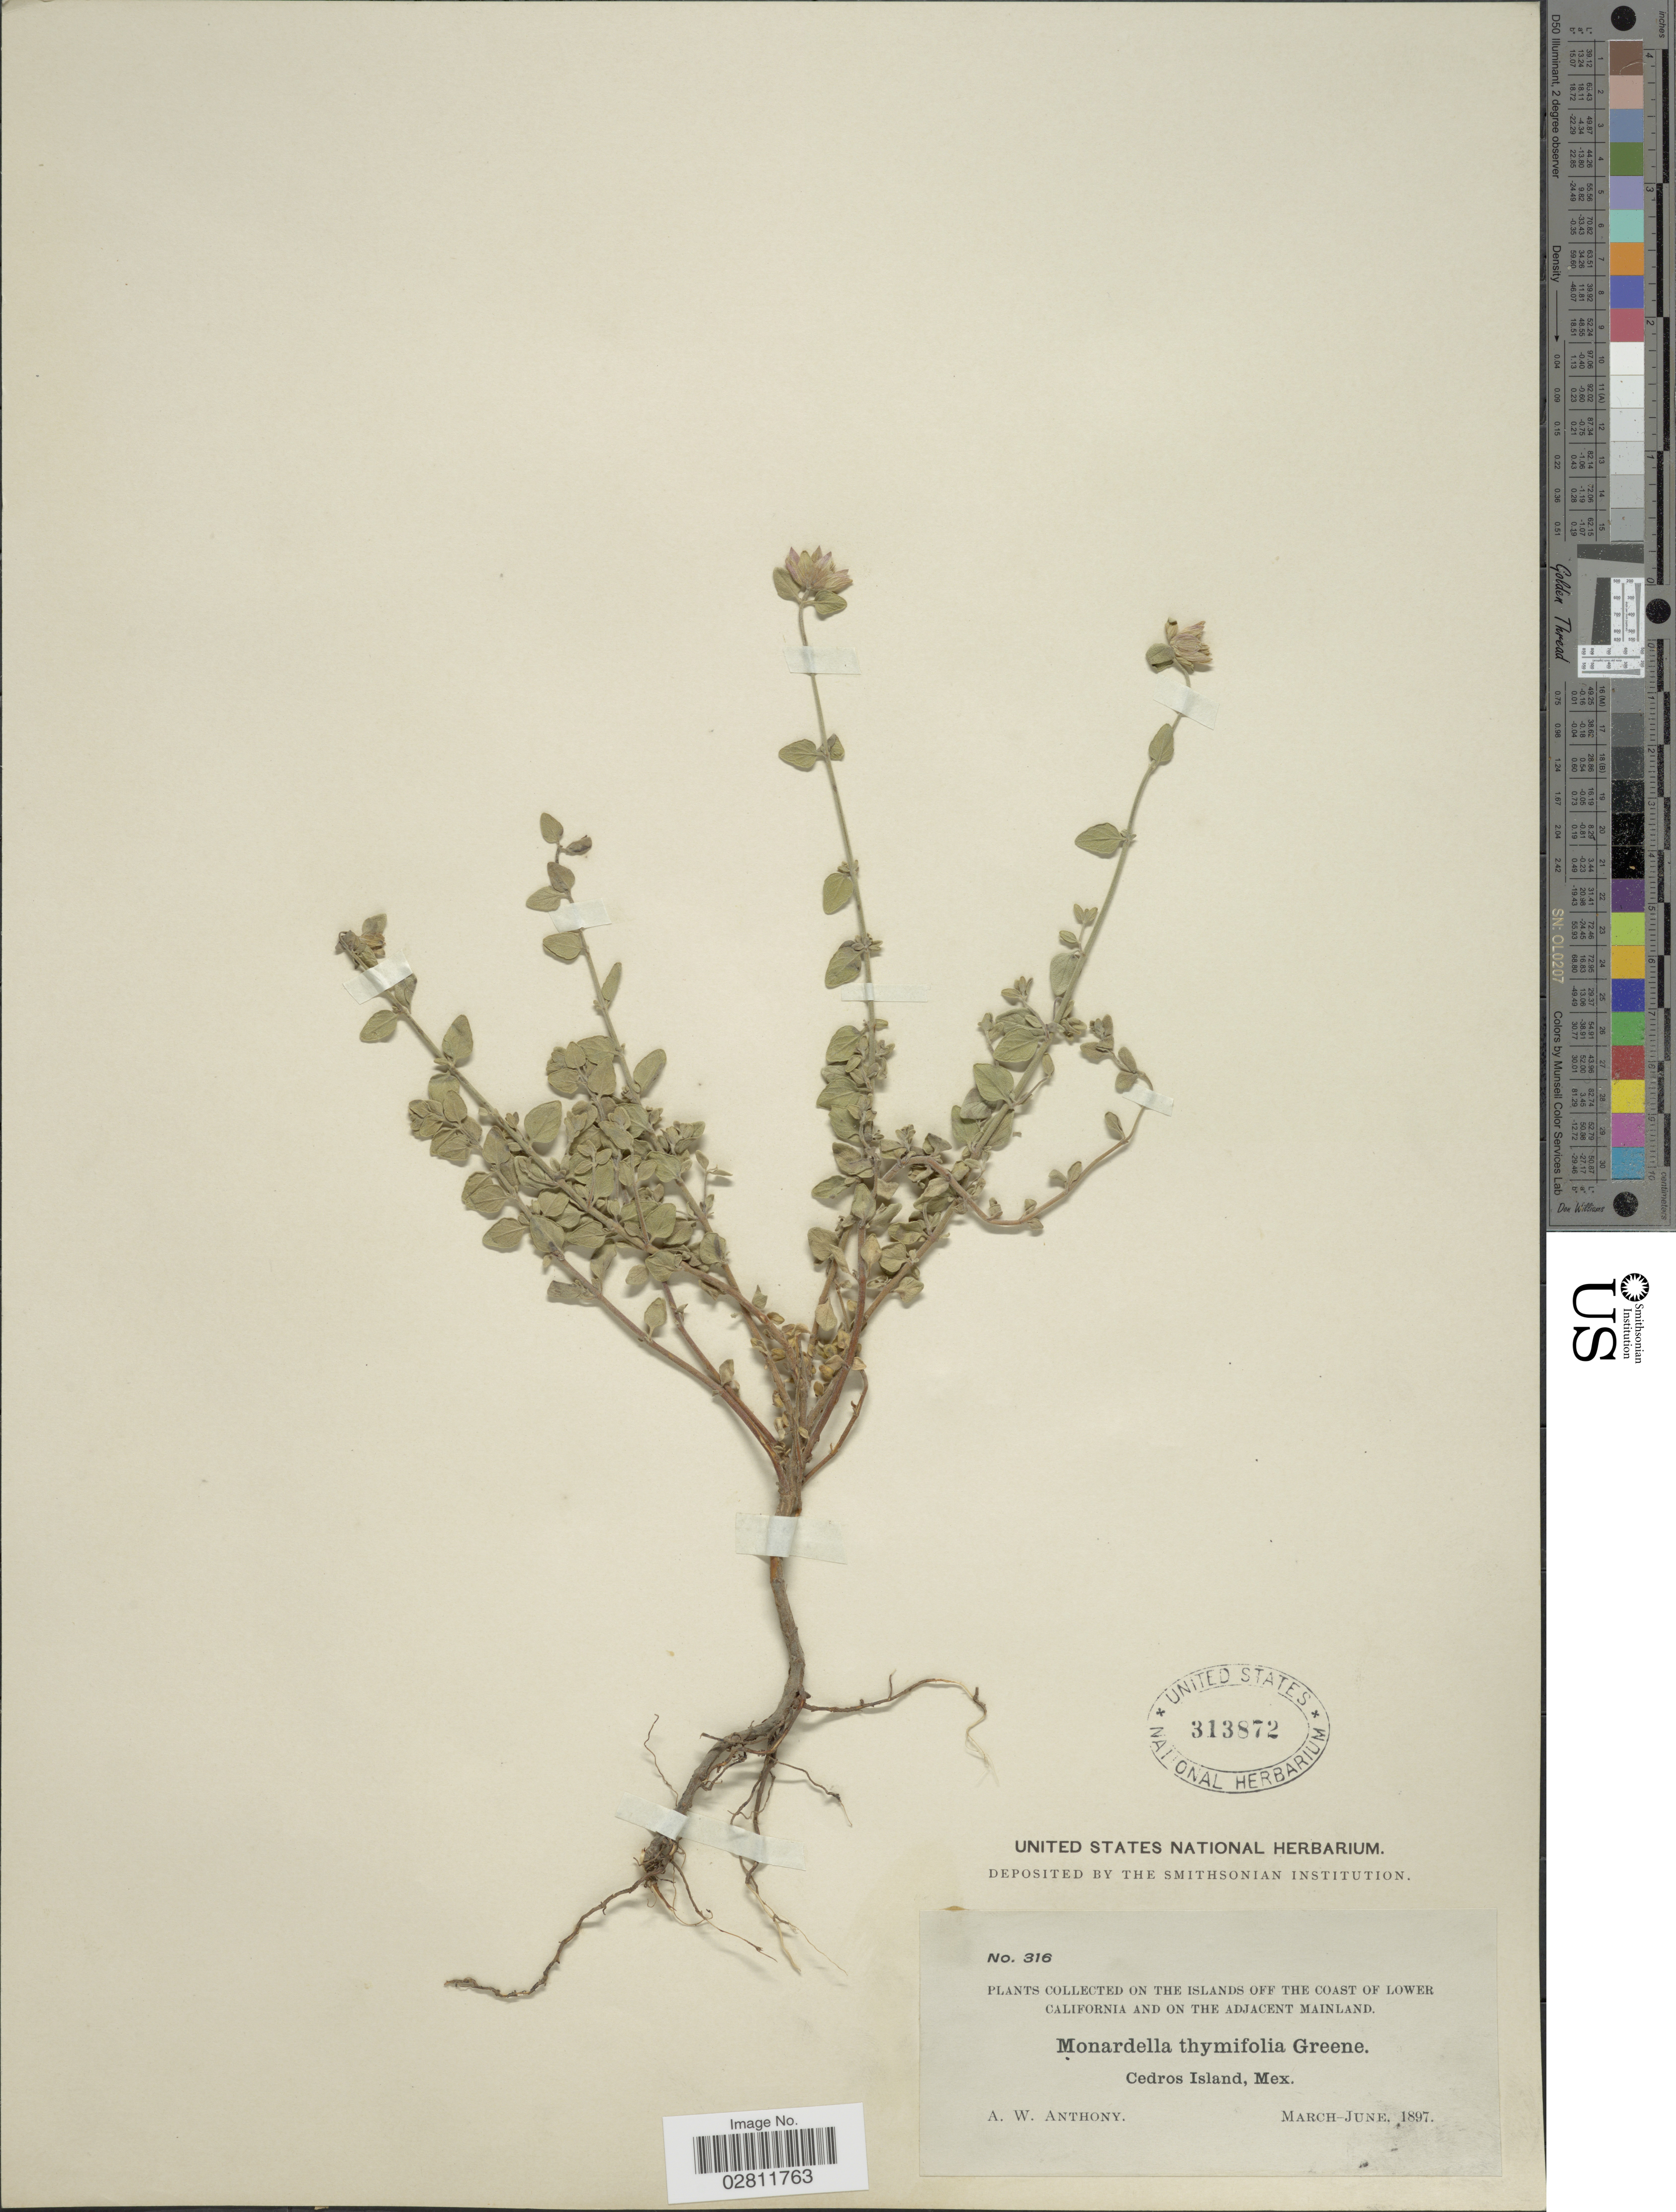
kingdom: Plantae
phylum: Tracheophyta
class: Magnoliopsida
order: Lamiales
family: Lamiaceae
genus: Monardella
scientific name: Monardella thymifolia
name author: S.W. Greene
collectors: A. W. Anthony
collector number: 316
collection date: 1897-03/1897-06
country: Mexico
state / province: Baja California Norte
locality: On the islands off the coast of Lower California and on the adjacent mainland. Cedros Island.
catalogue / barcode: US 313872